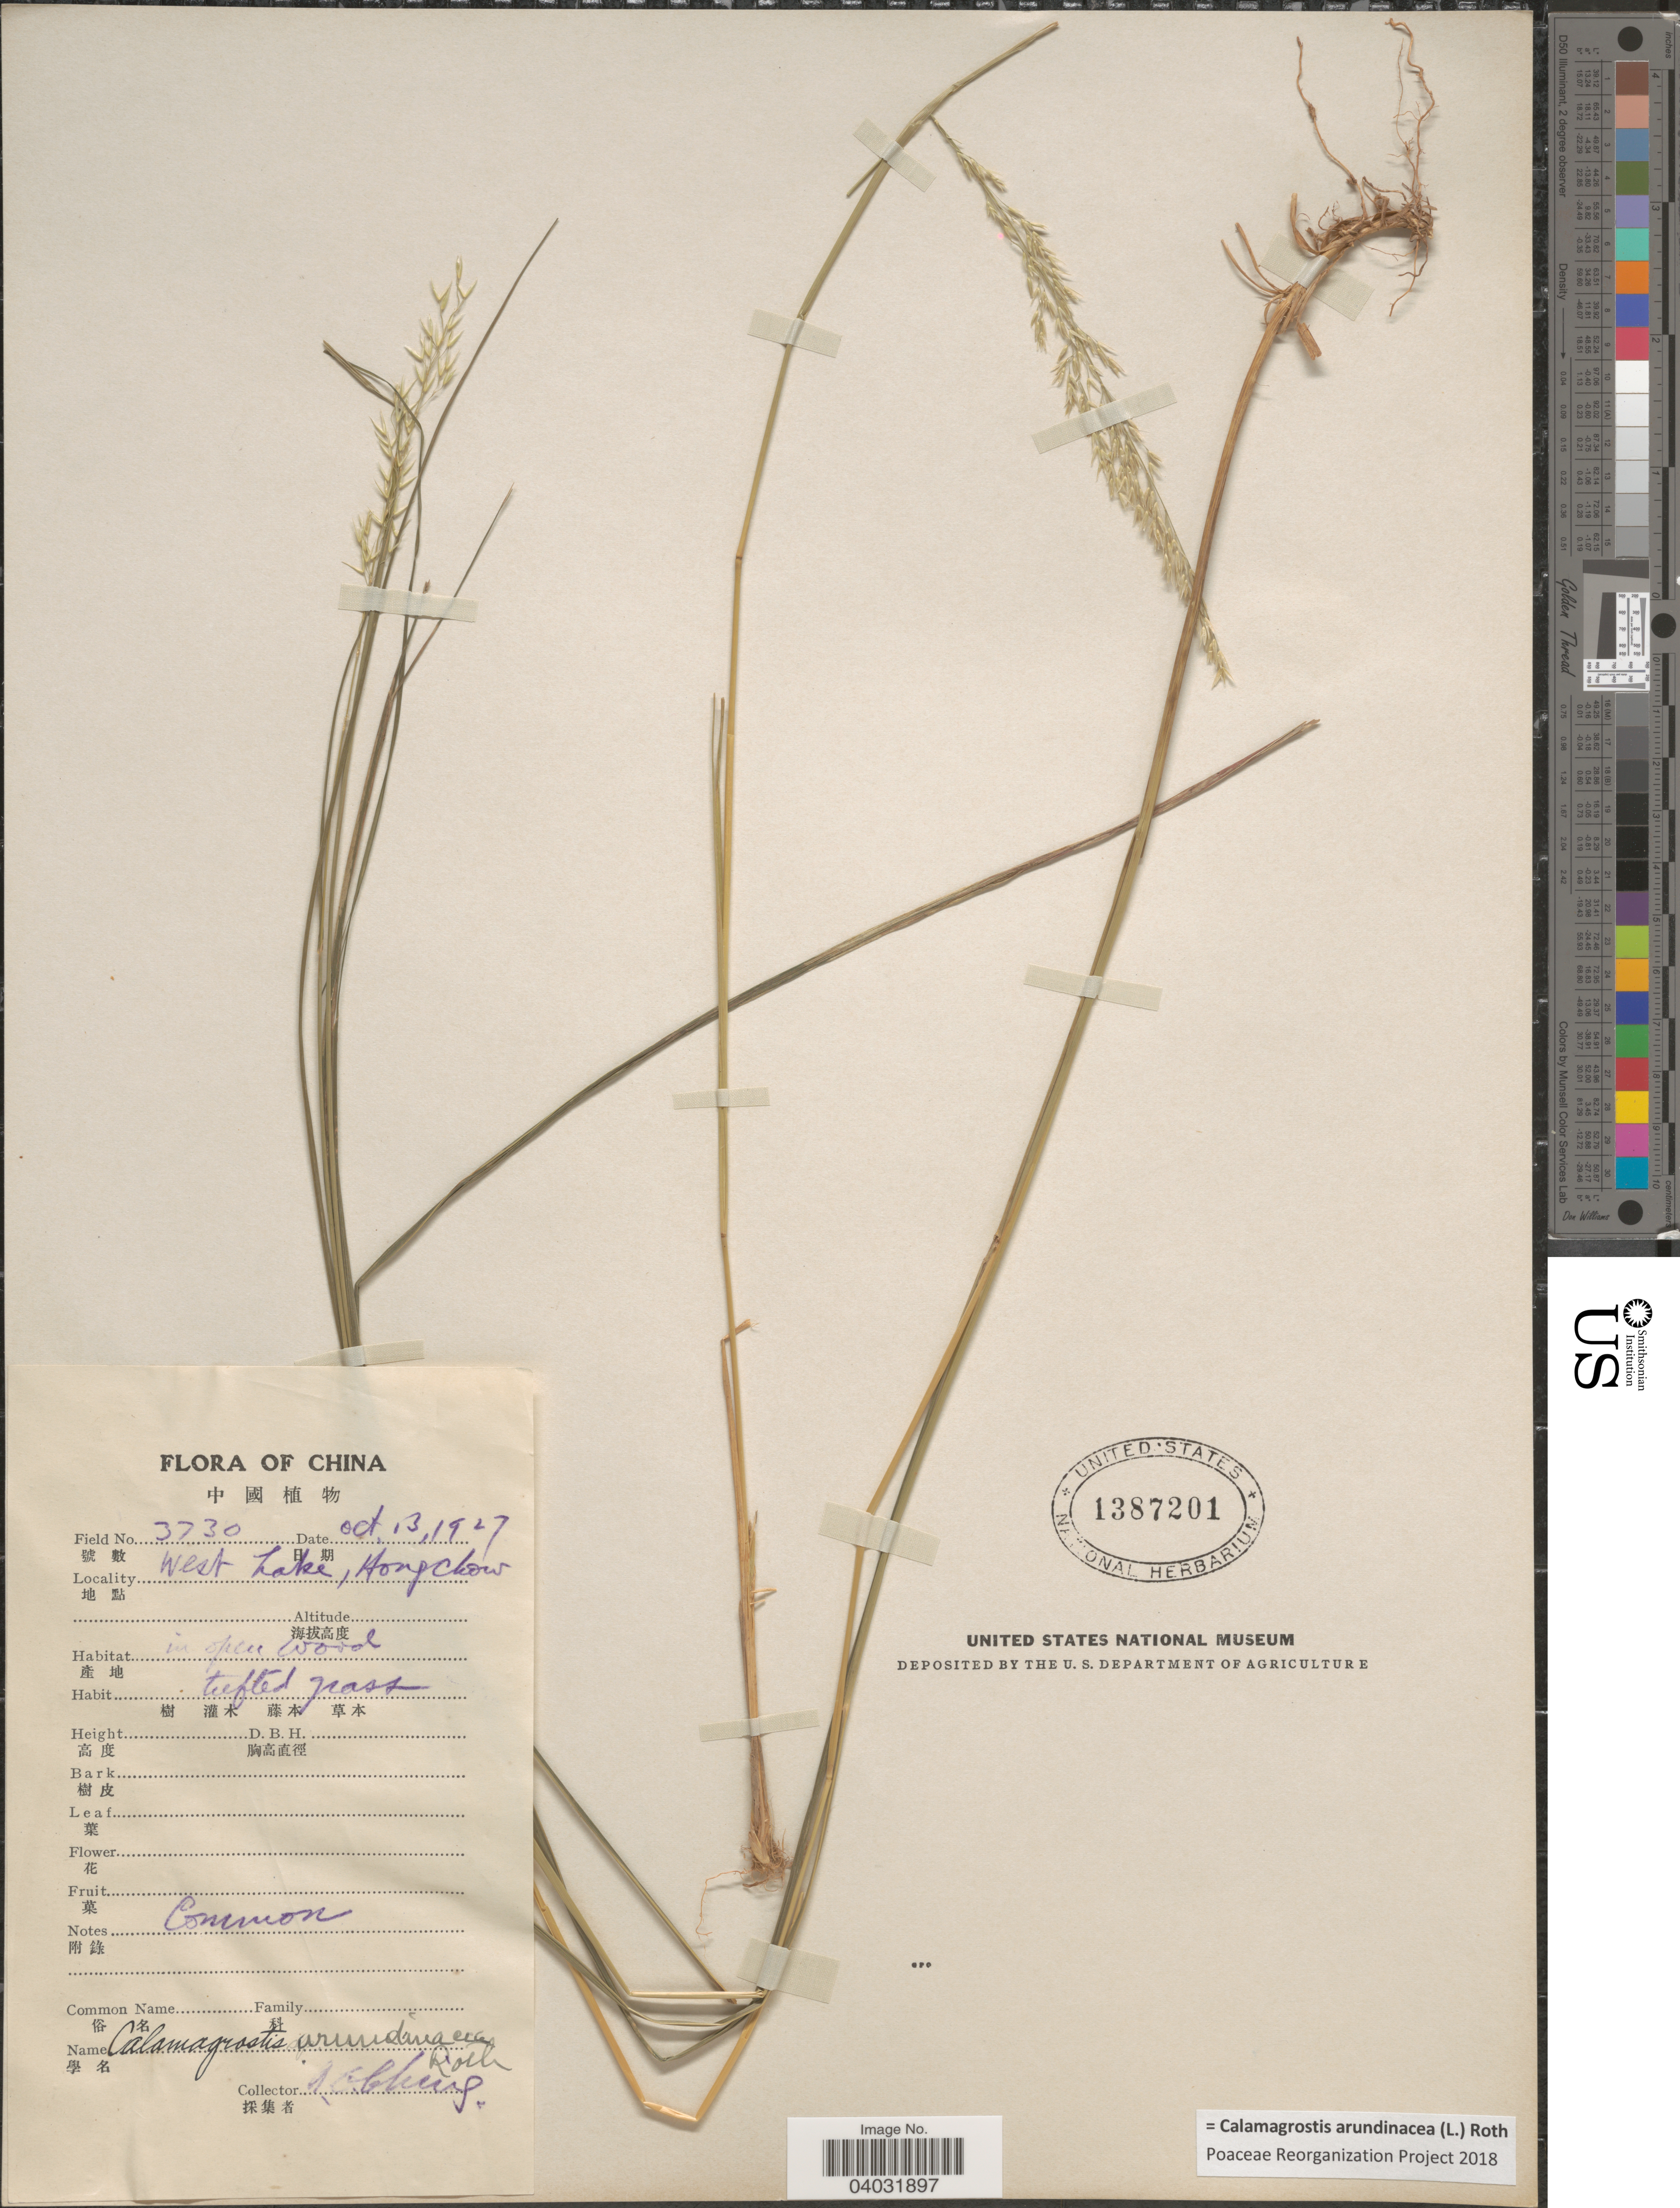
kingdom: Plantae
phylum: Tracheophyta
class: Liliopsida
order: Poales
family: Poaceae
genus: Calamagrostis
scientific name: Calamagrostis arundinacea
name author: (L.) Roth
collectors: R. C. Ching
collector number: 3730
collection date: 1927-10-13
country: China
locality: West Lake, HongChow.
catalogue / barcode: US 1387201